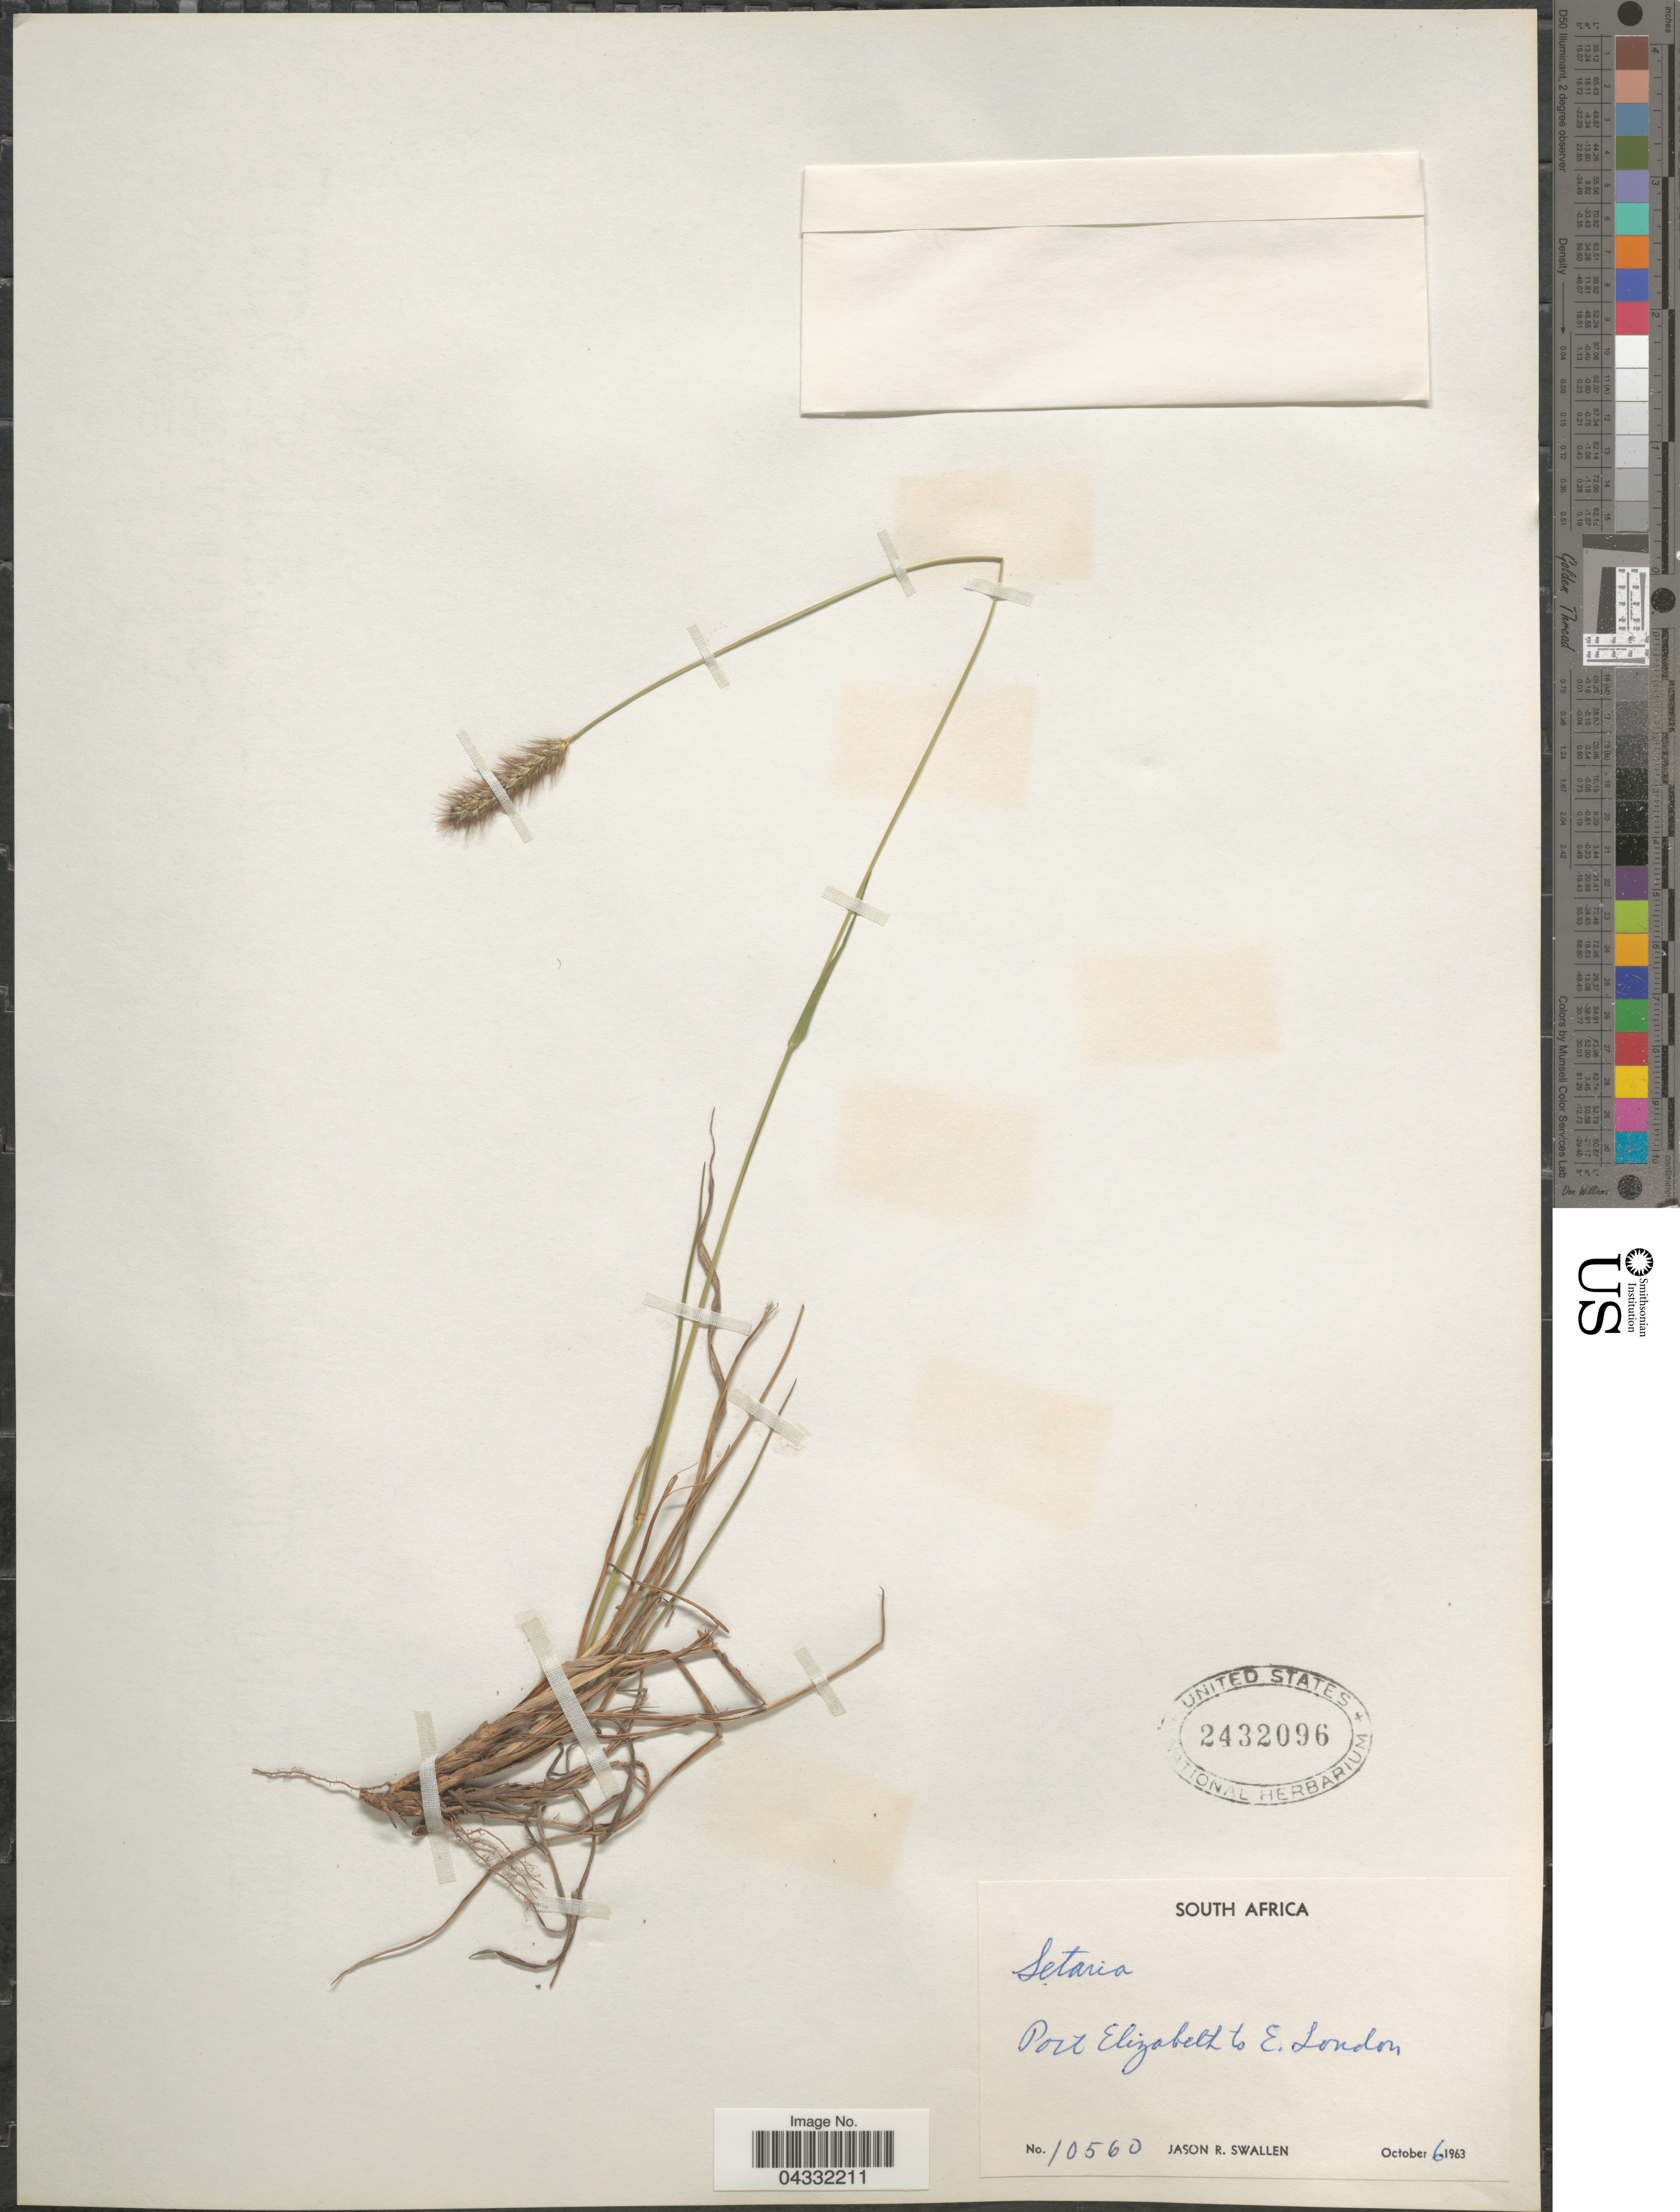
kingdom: Plantae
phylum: Tracheophyta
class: Liliopsida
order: Poales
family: Poaceae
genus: Setaria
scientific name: Setaria sp.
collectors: J. R. Swallen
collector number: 10560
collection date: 1963-10-06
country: South Africa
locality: Port Elizabeth to E. London.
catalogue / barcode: US 2432096